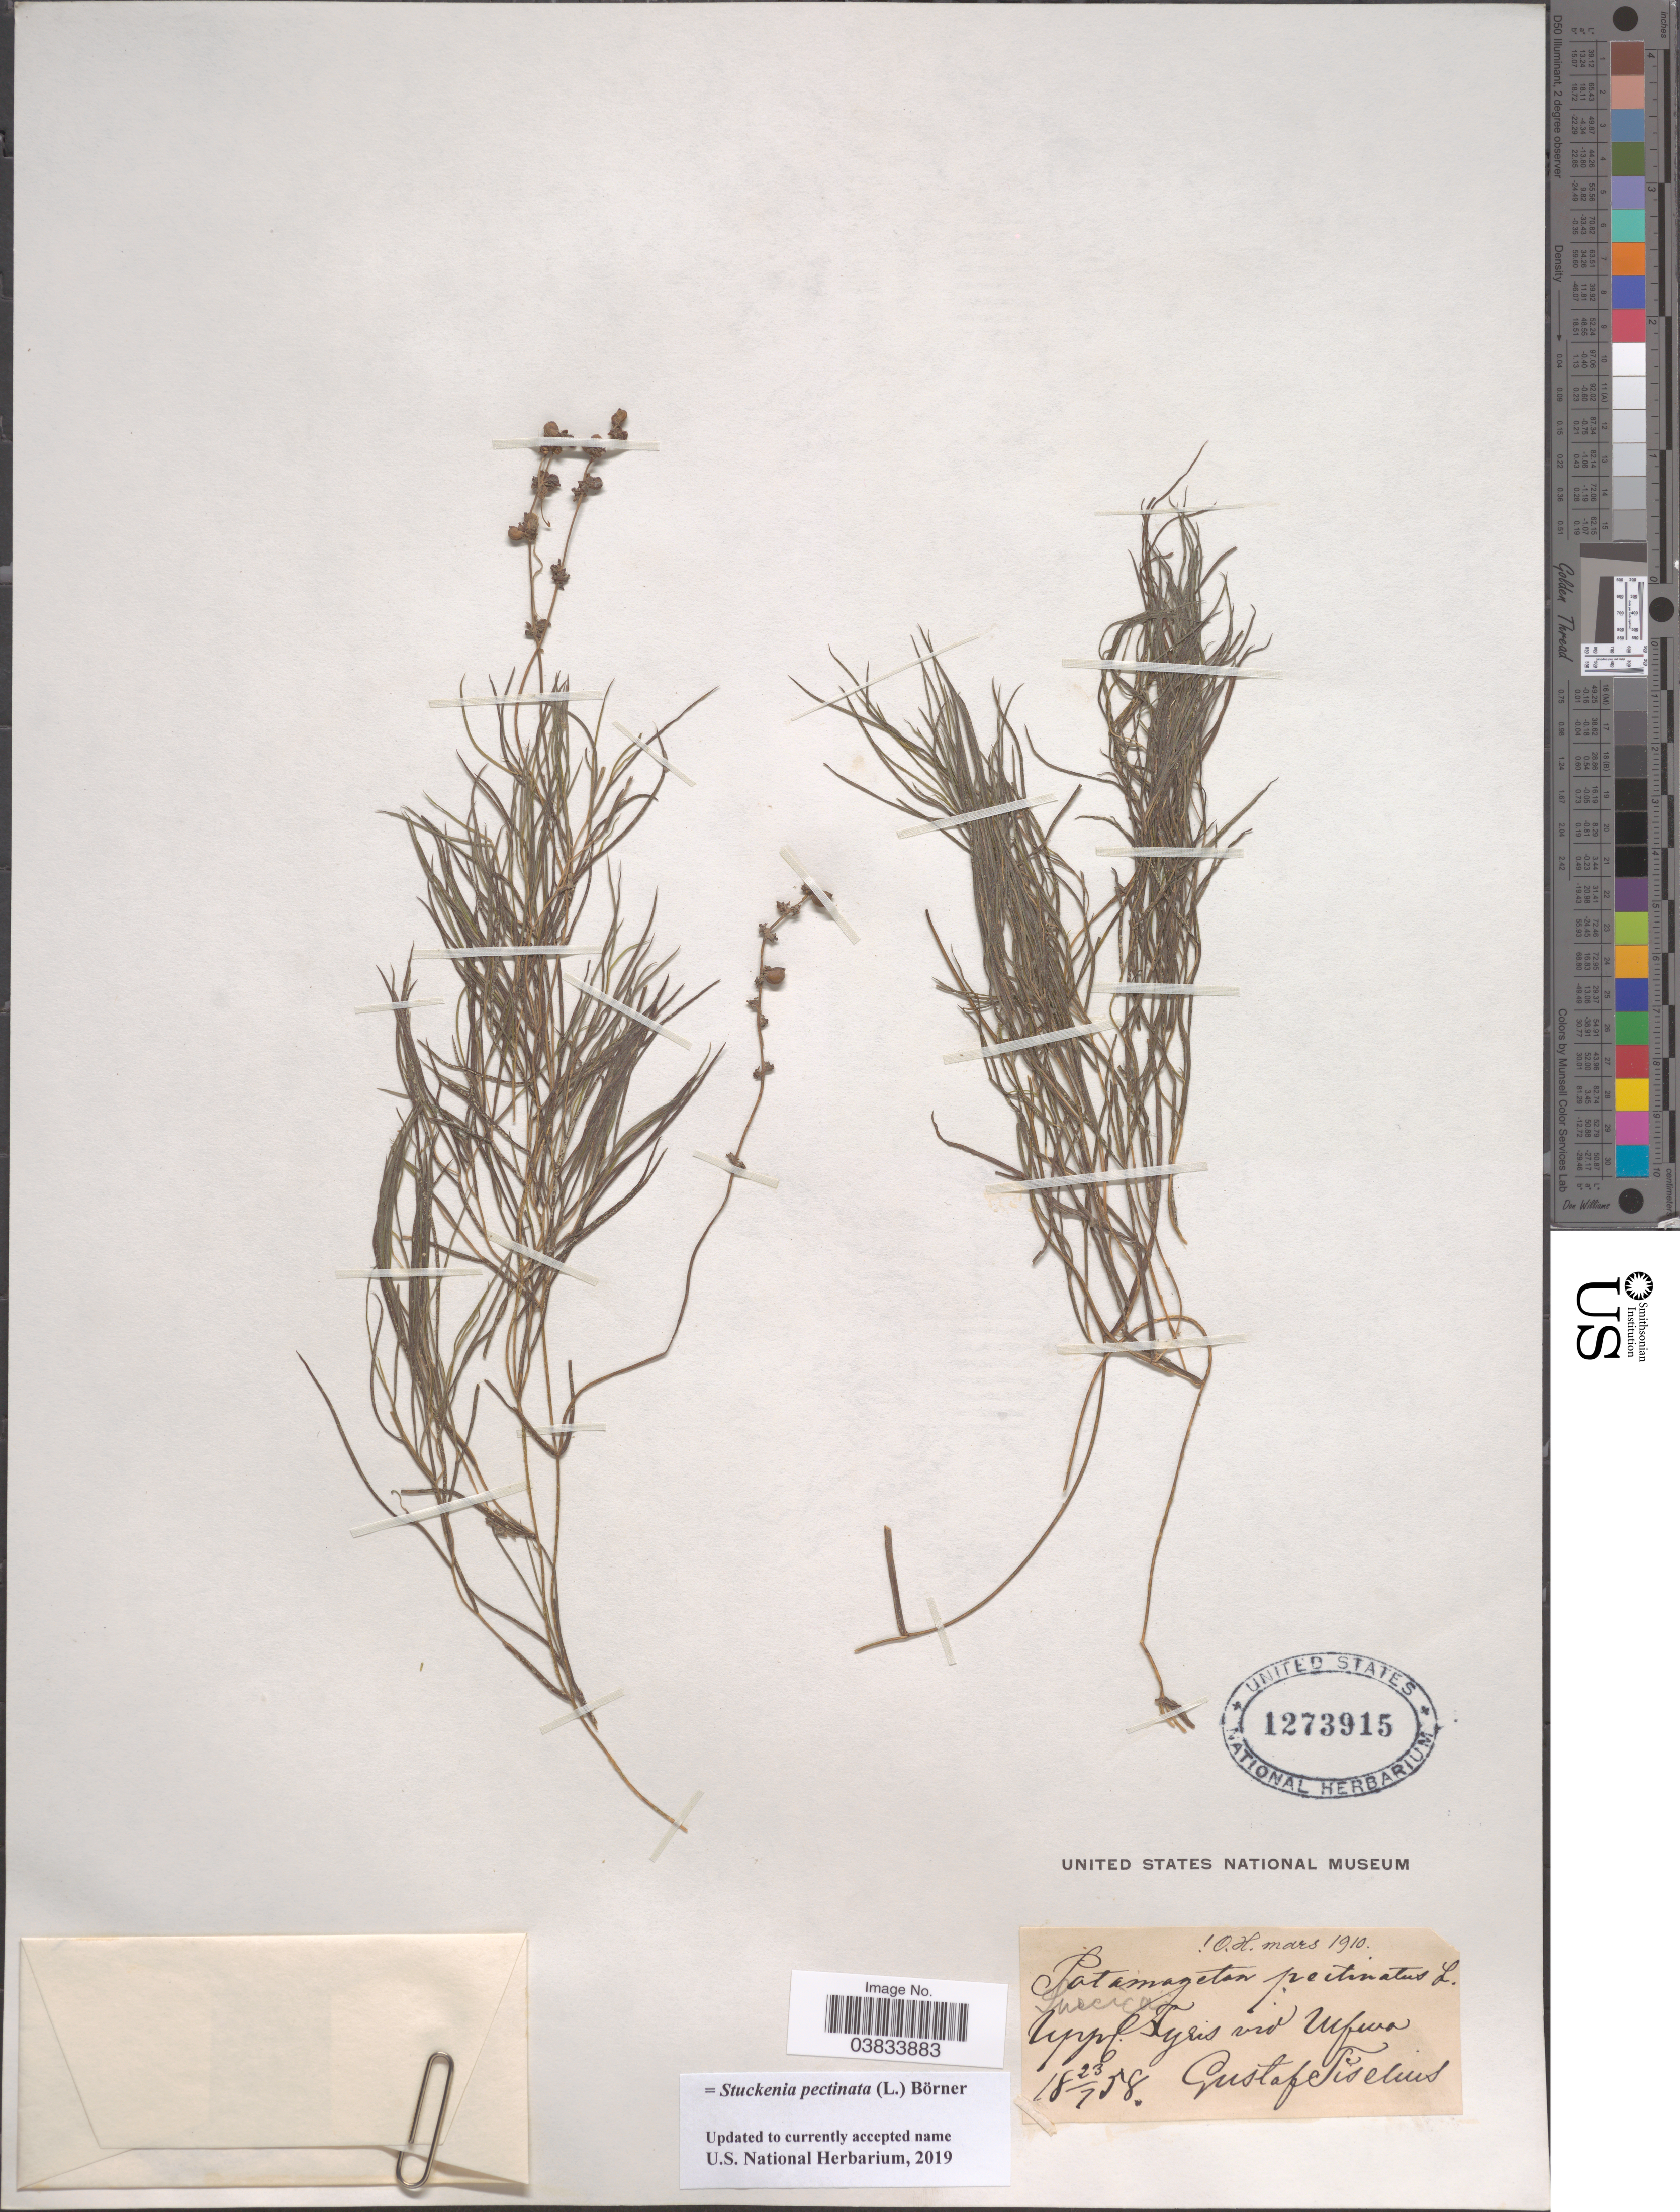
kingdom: Plantae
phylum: Tracheophyta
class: Liliopsida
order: Alismatales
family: Potamogetonaceae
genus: Stuckenia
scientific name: Stuckenia pectinata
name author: (L.) Börner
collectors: G. Tiselius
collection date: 1858-07-23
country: Sweden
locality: Suecia: Uppl. Fyris vid Ufuwa [interpreted].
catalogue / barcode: US 1273915